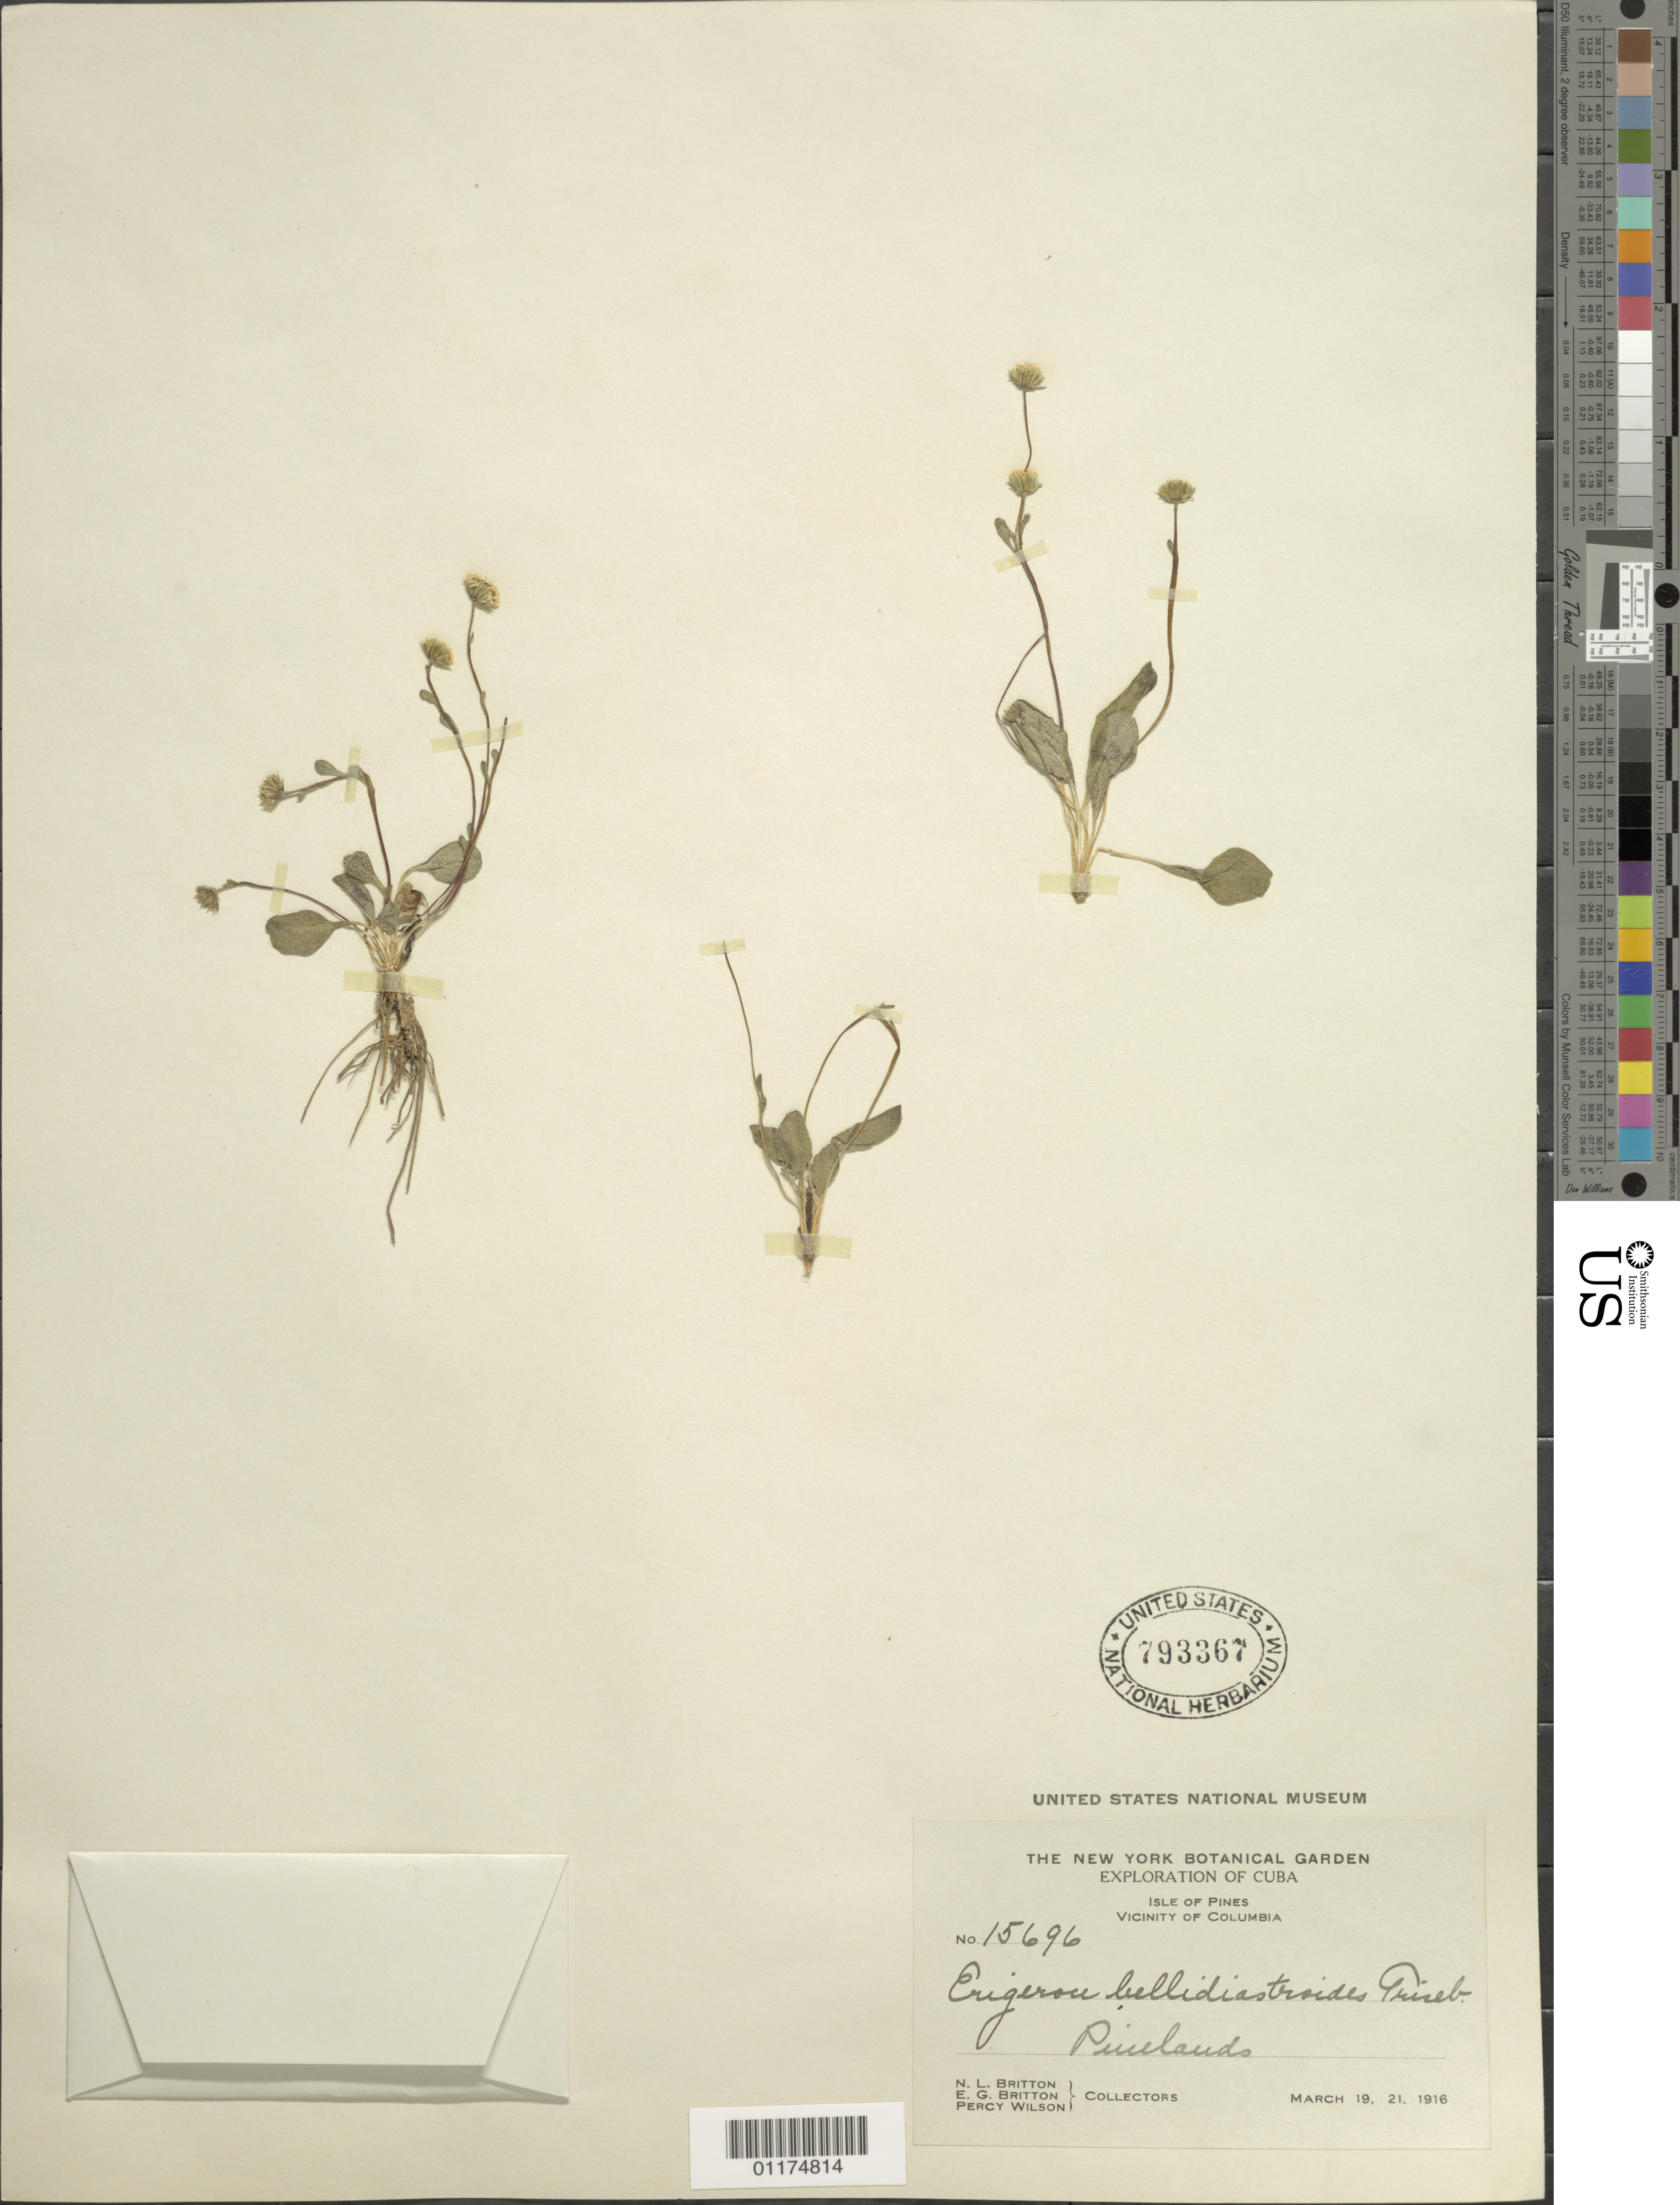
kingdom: Plantae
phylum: Tracheophyta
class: Magnoliopsida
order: Asterales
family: Asteraceae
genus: Erigeron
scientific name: Erigeron bellidiastroides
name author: Griseb.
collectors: N. Britton, E. G. Britton & P. Wilson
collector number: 15696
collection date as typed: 19 Mar 1916 to 21 Mar 1916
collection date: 1916-03-19/1916-03-21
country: Cuba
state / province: Isla de la Juventud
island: Isla de la Juventud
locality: Vicinity of Columbia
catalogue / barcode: US 793367